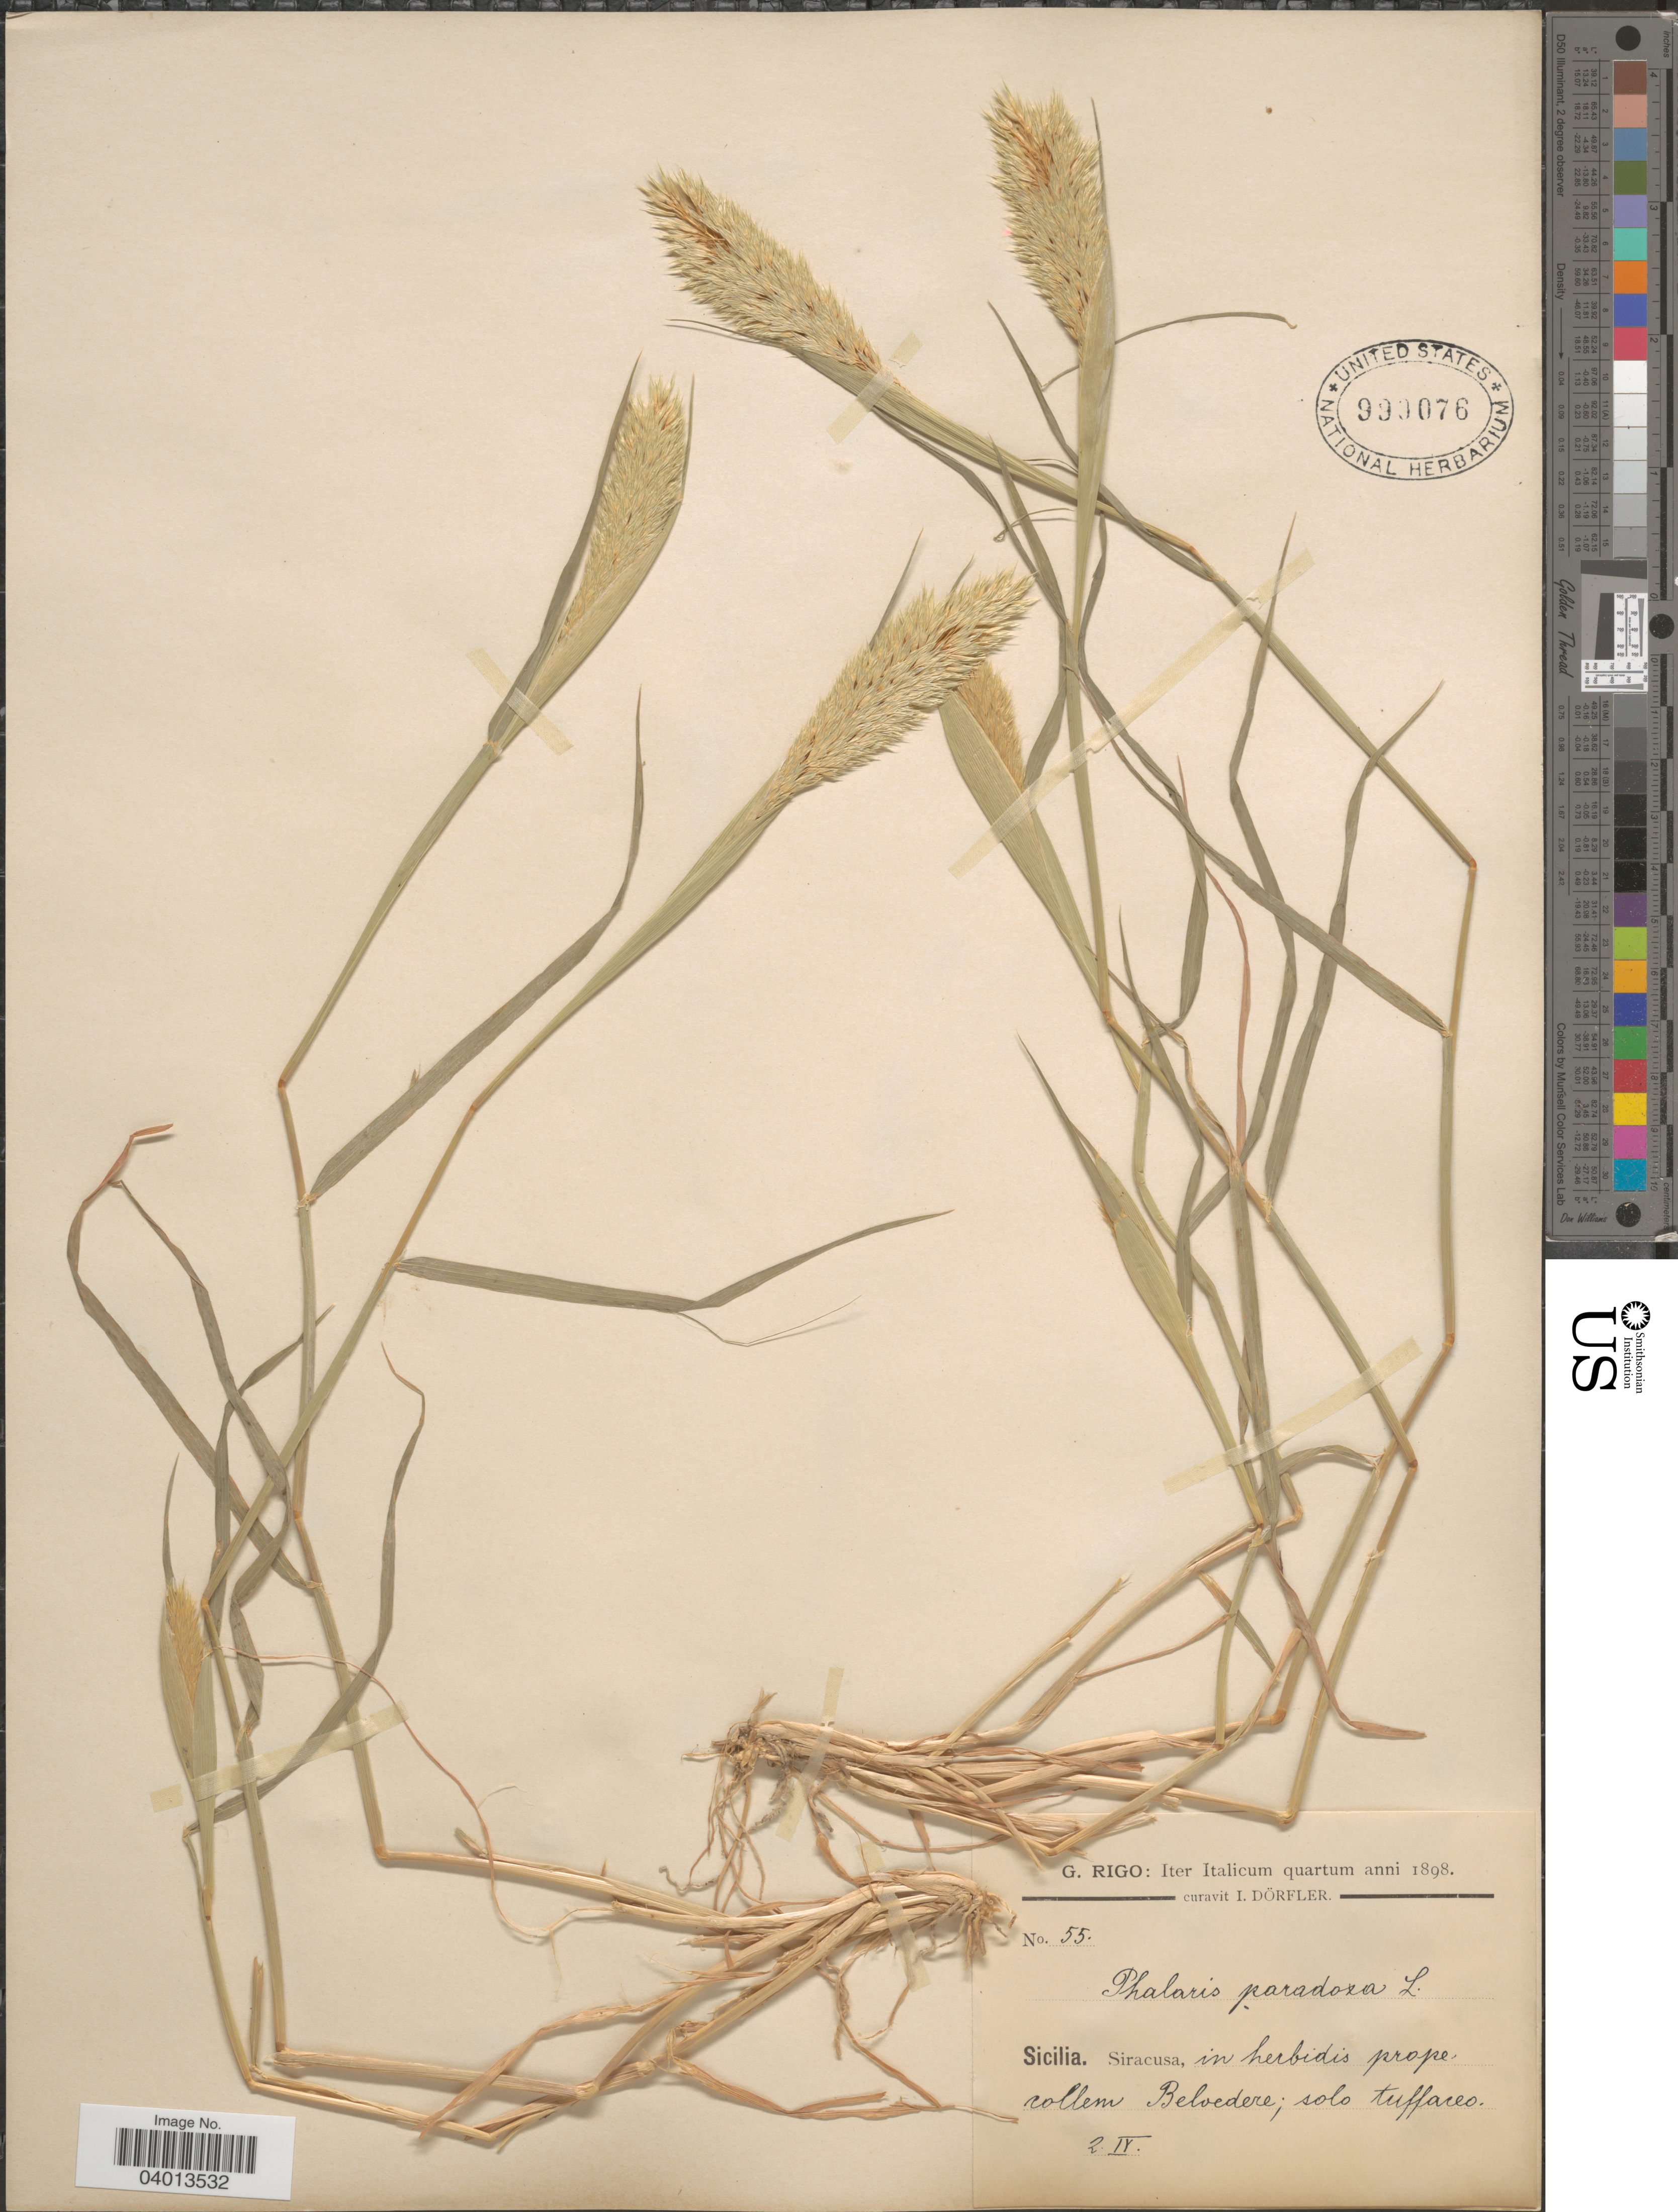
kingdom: Plantae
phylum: Tracheophyta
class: Liliopsida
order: Poales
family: Poaceae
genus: Phalaris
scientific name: Phalaris paradoxa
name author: L.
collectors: G. Rigo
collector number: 55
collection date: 1898-04-02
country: Italy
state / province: Siciliana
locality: Iter Italicum quartum. Sicilia. Siracusa, in herbidis prope collem Belvedere; solo tuffaceo.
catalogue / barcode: US 990076